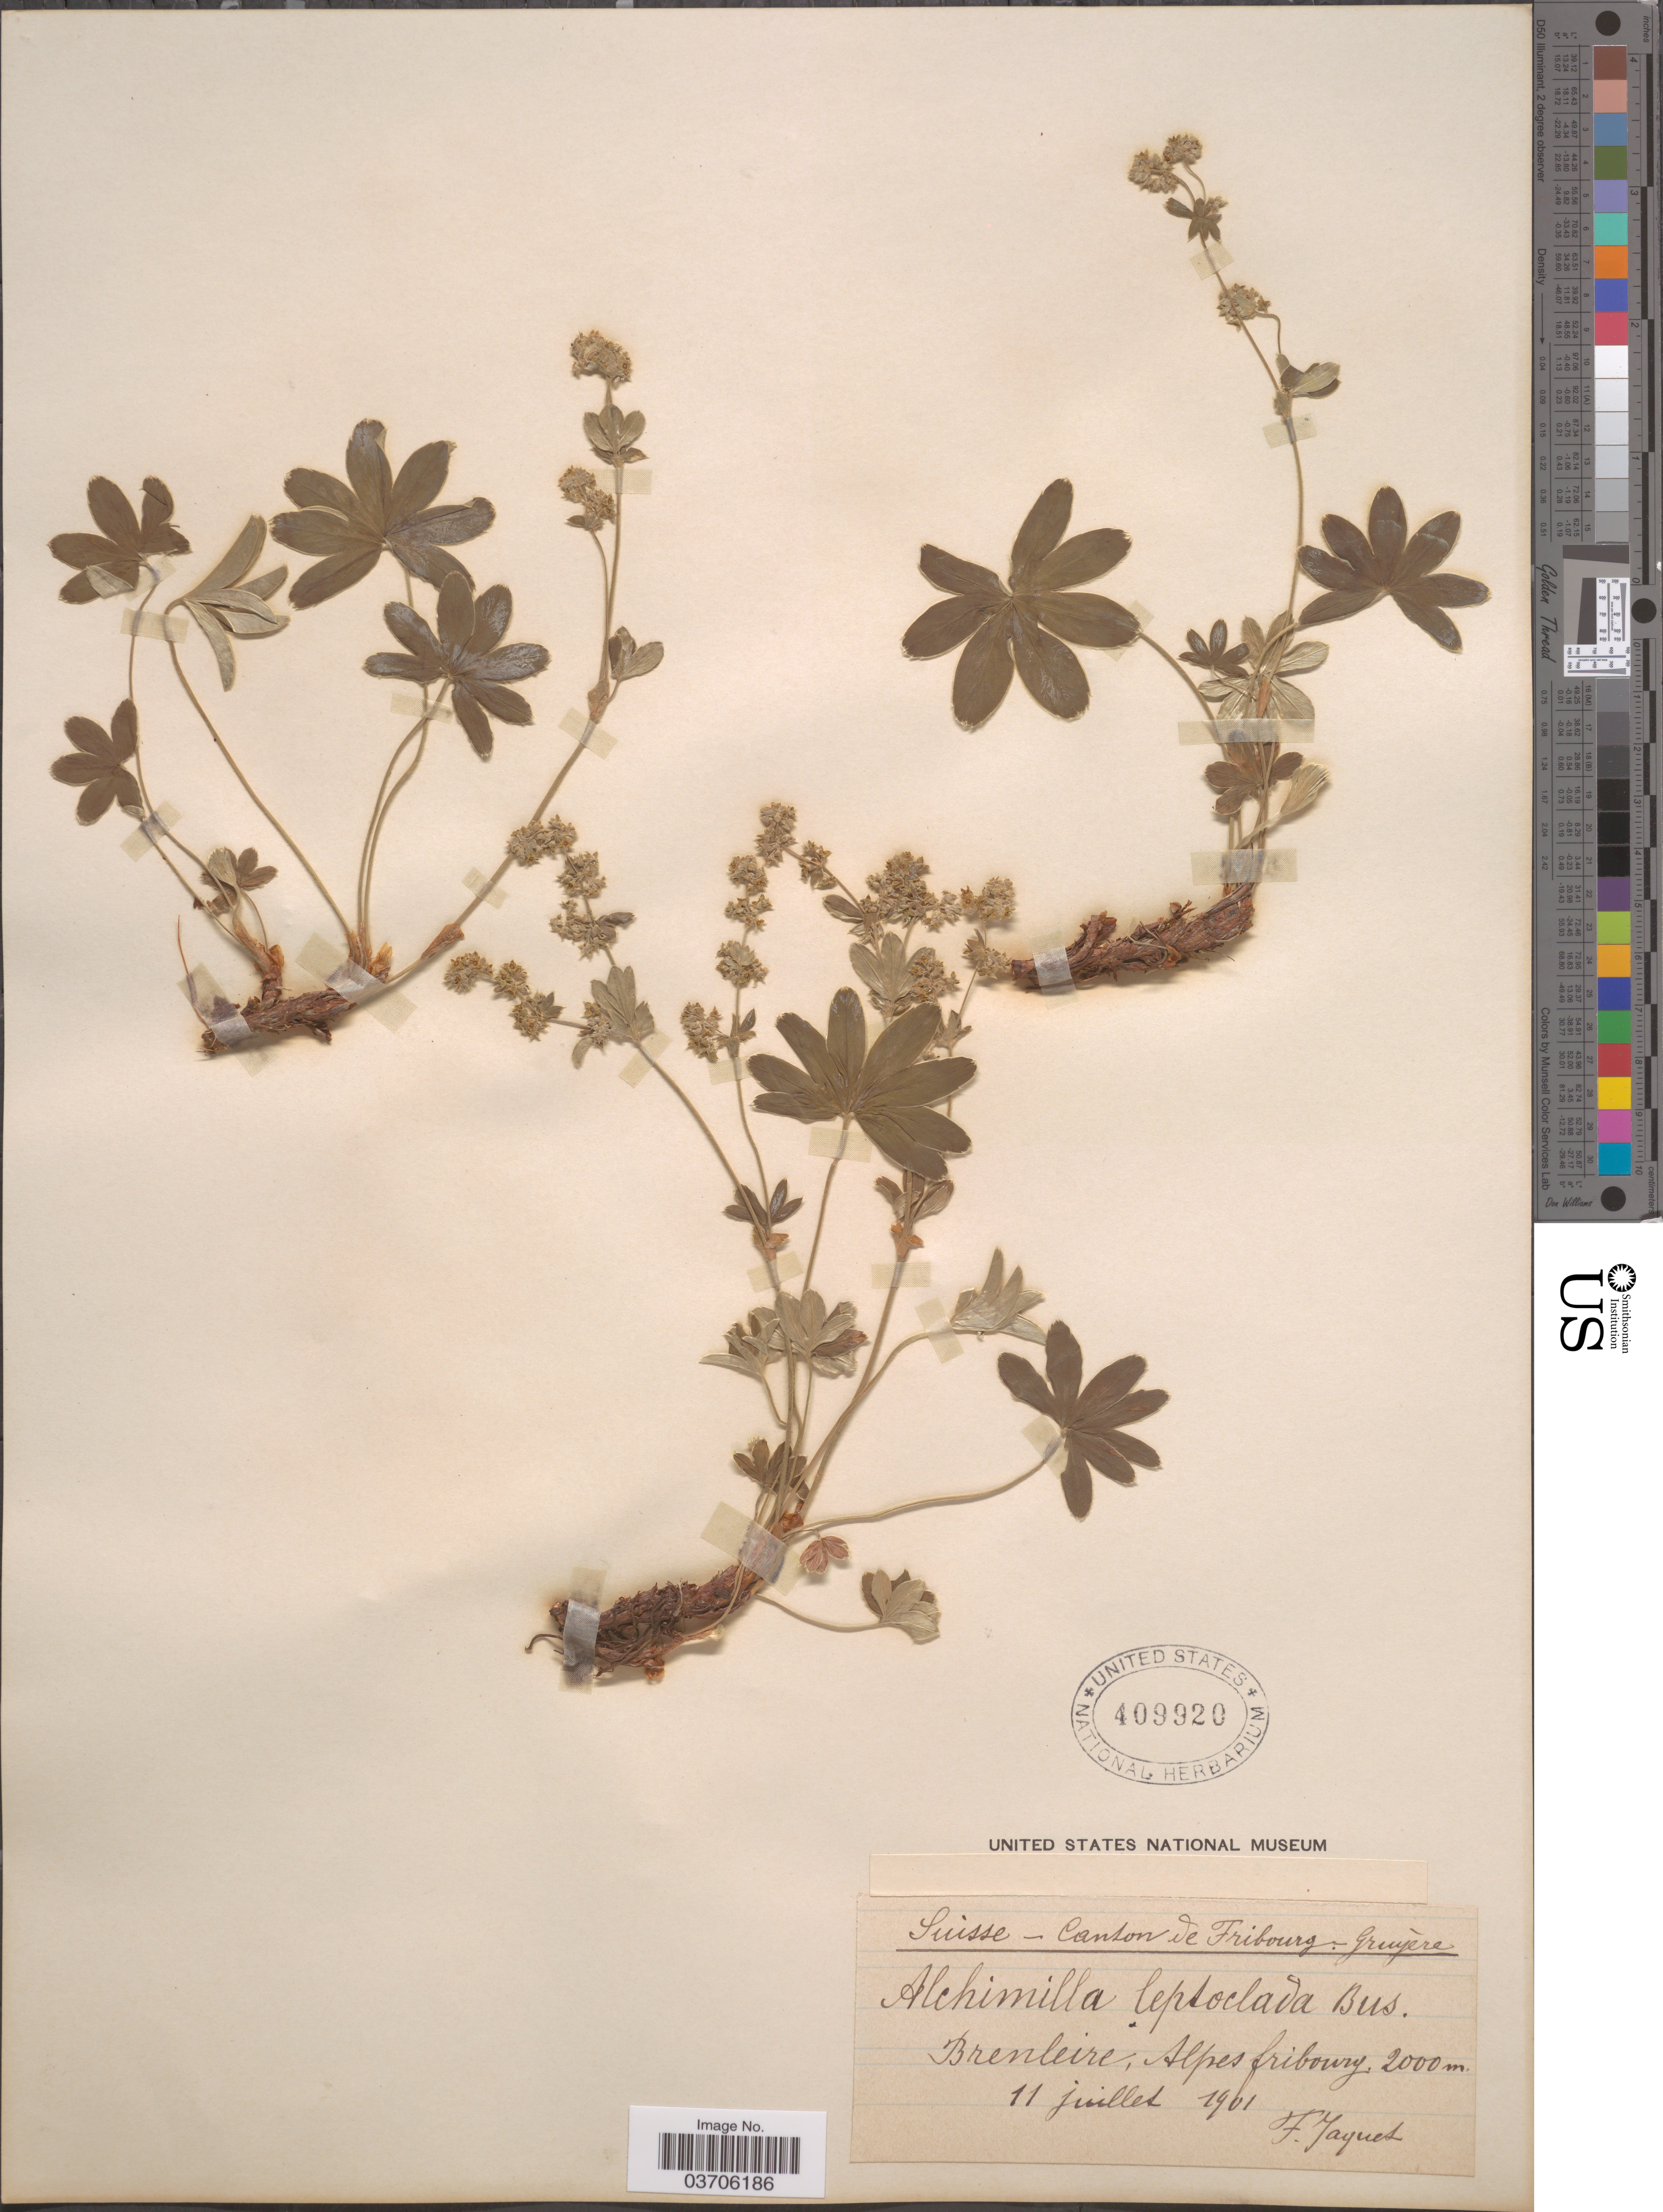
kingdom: Plantae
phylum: Tracheophyta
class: Magnoliopsida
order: Rosales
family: Rosaceae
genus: Alchemilla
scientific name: Alchemilla leptoclada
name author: Buser ex Jaquet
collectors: F. Jaquet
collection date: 1901-07-11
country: Switzerland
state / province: Fribourg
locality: Suisse - Canton de Fribourg - Gruyère. Brenleire, Alpes fribourg.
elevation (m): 2000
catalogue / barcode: US 409920